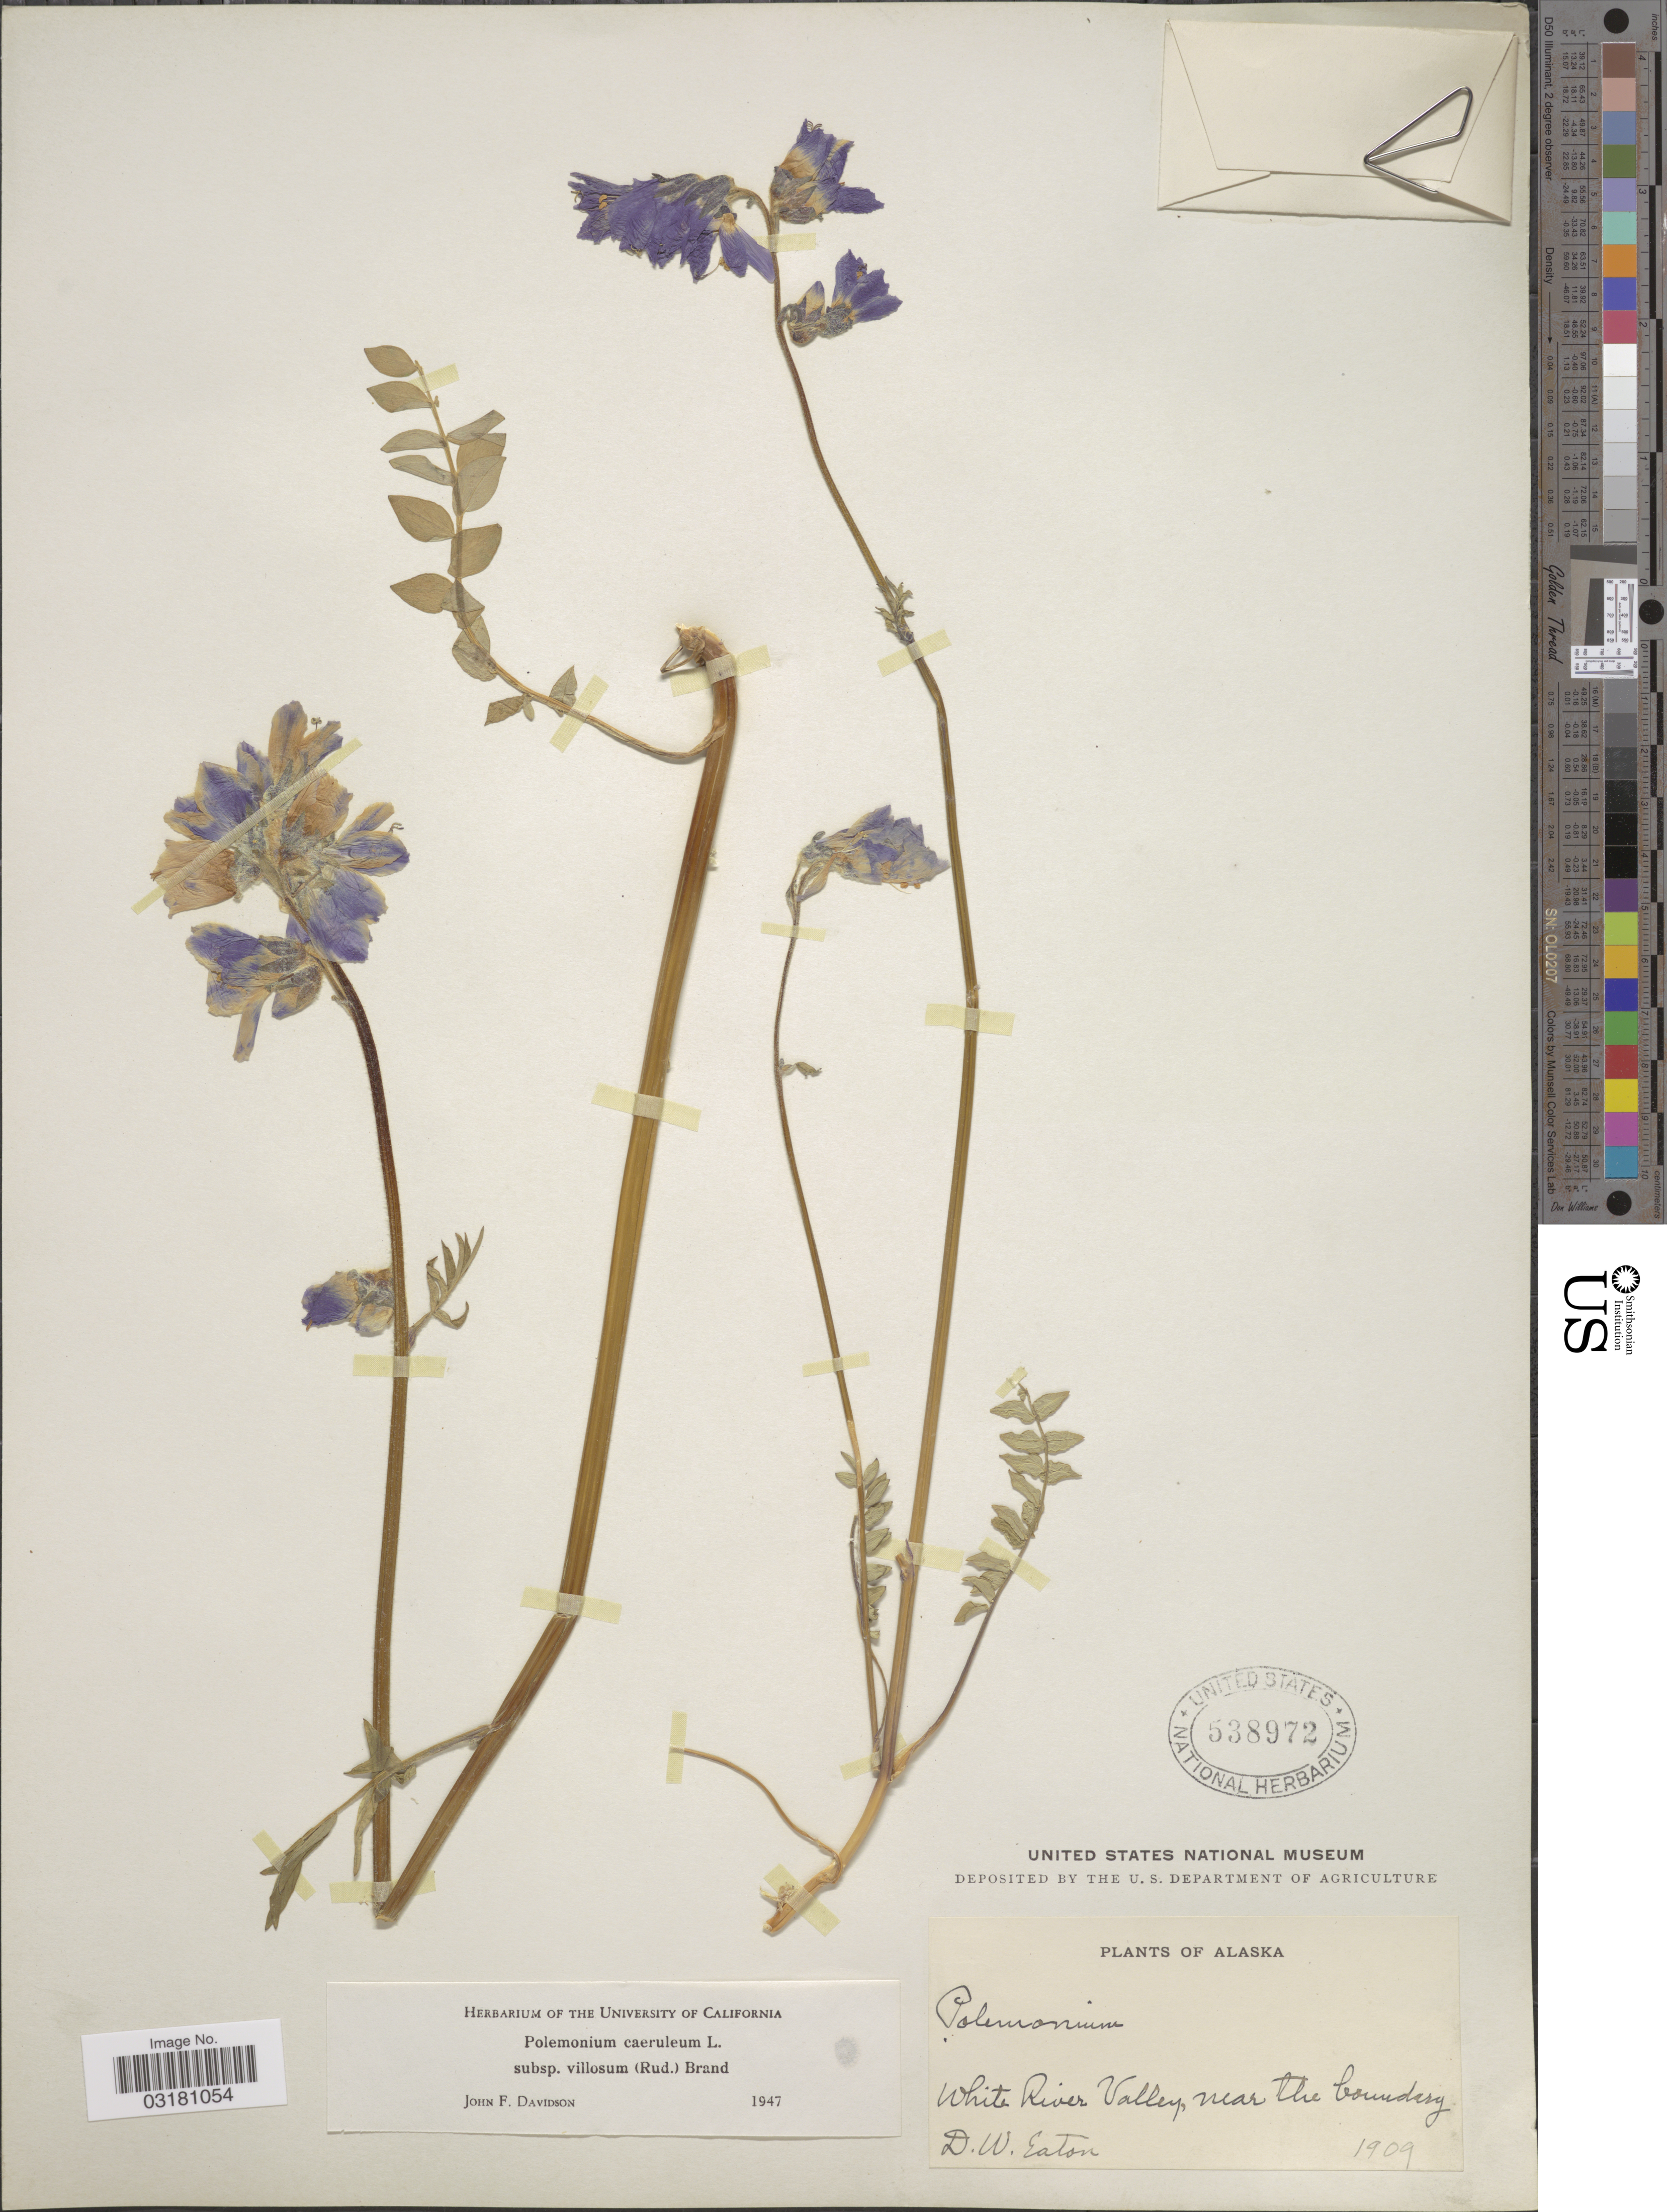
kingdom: Plantae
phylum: Tracheophyta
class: Magnoliopsida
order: Ericales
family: Polemoniaceae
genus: Polemonium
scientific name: Polemonium caeruleum var. villosum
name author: (Rudolph ex Georgi) Brand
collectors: D. Eaton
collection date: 1909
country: United States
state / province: Alaska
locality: White River Valley, near the boundary.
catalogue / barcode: US 538972